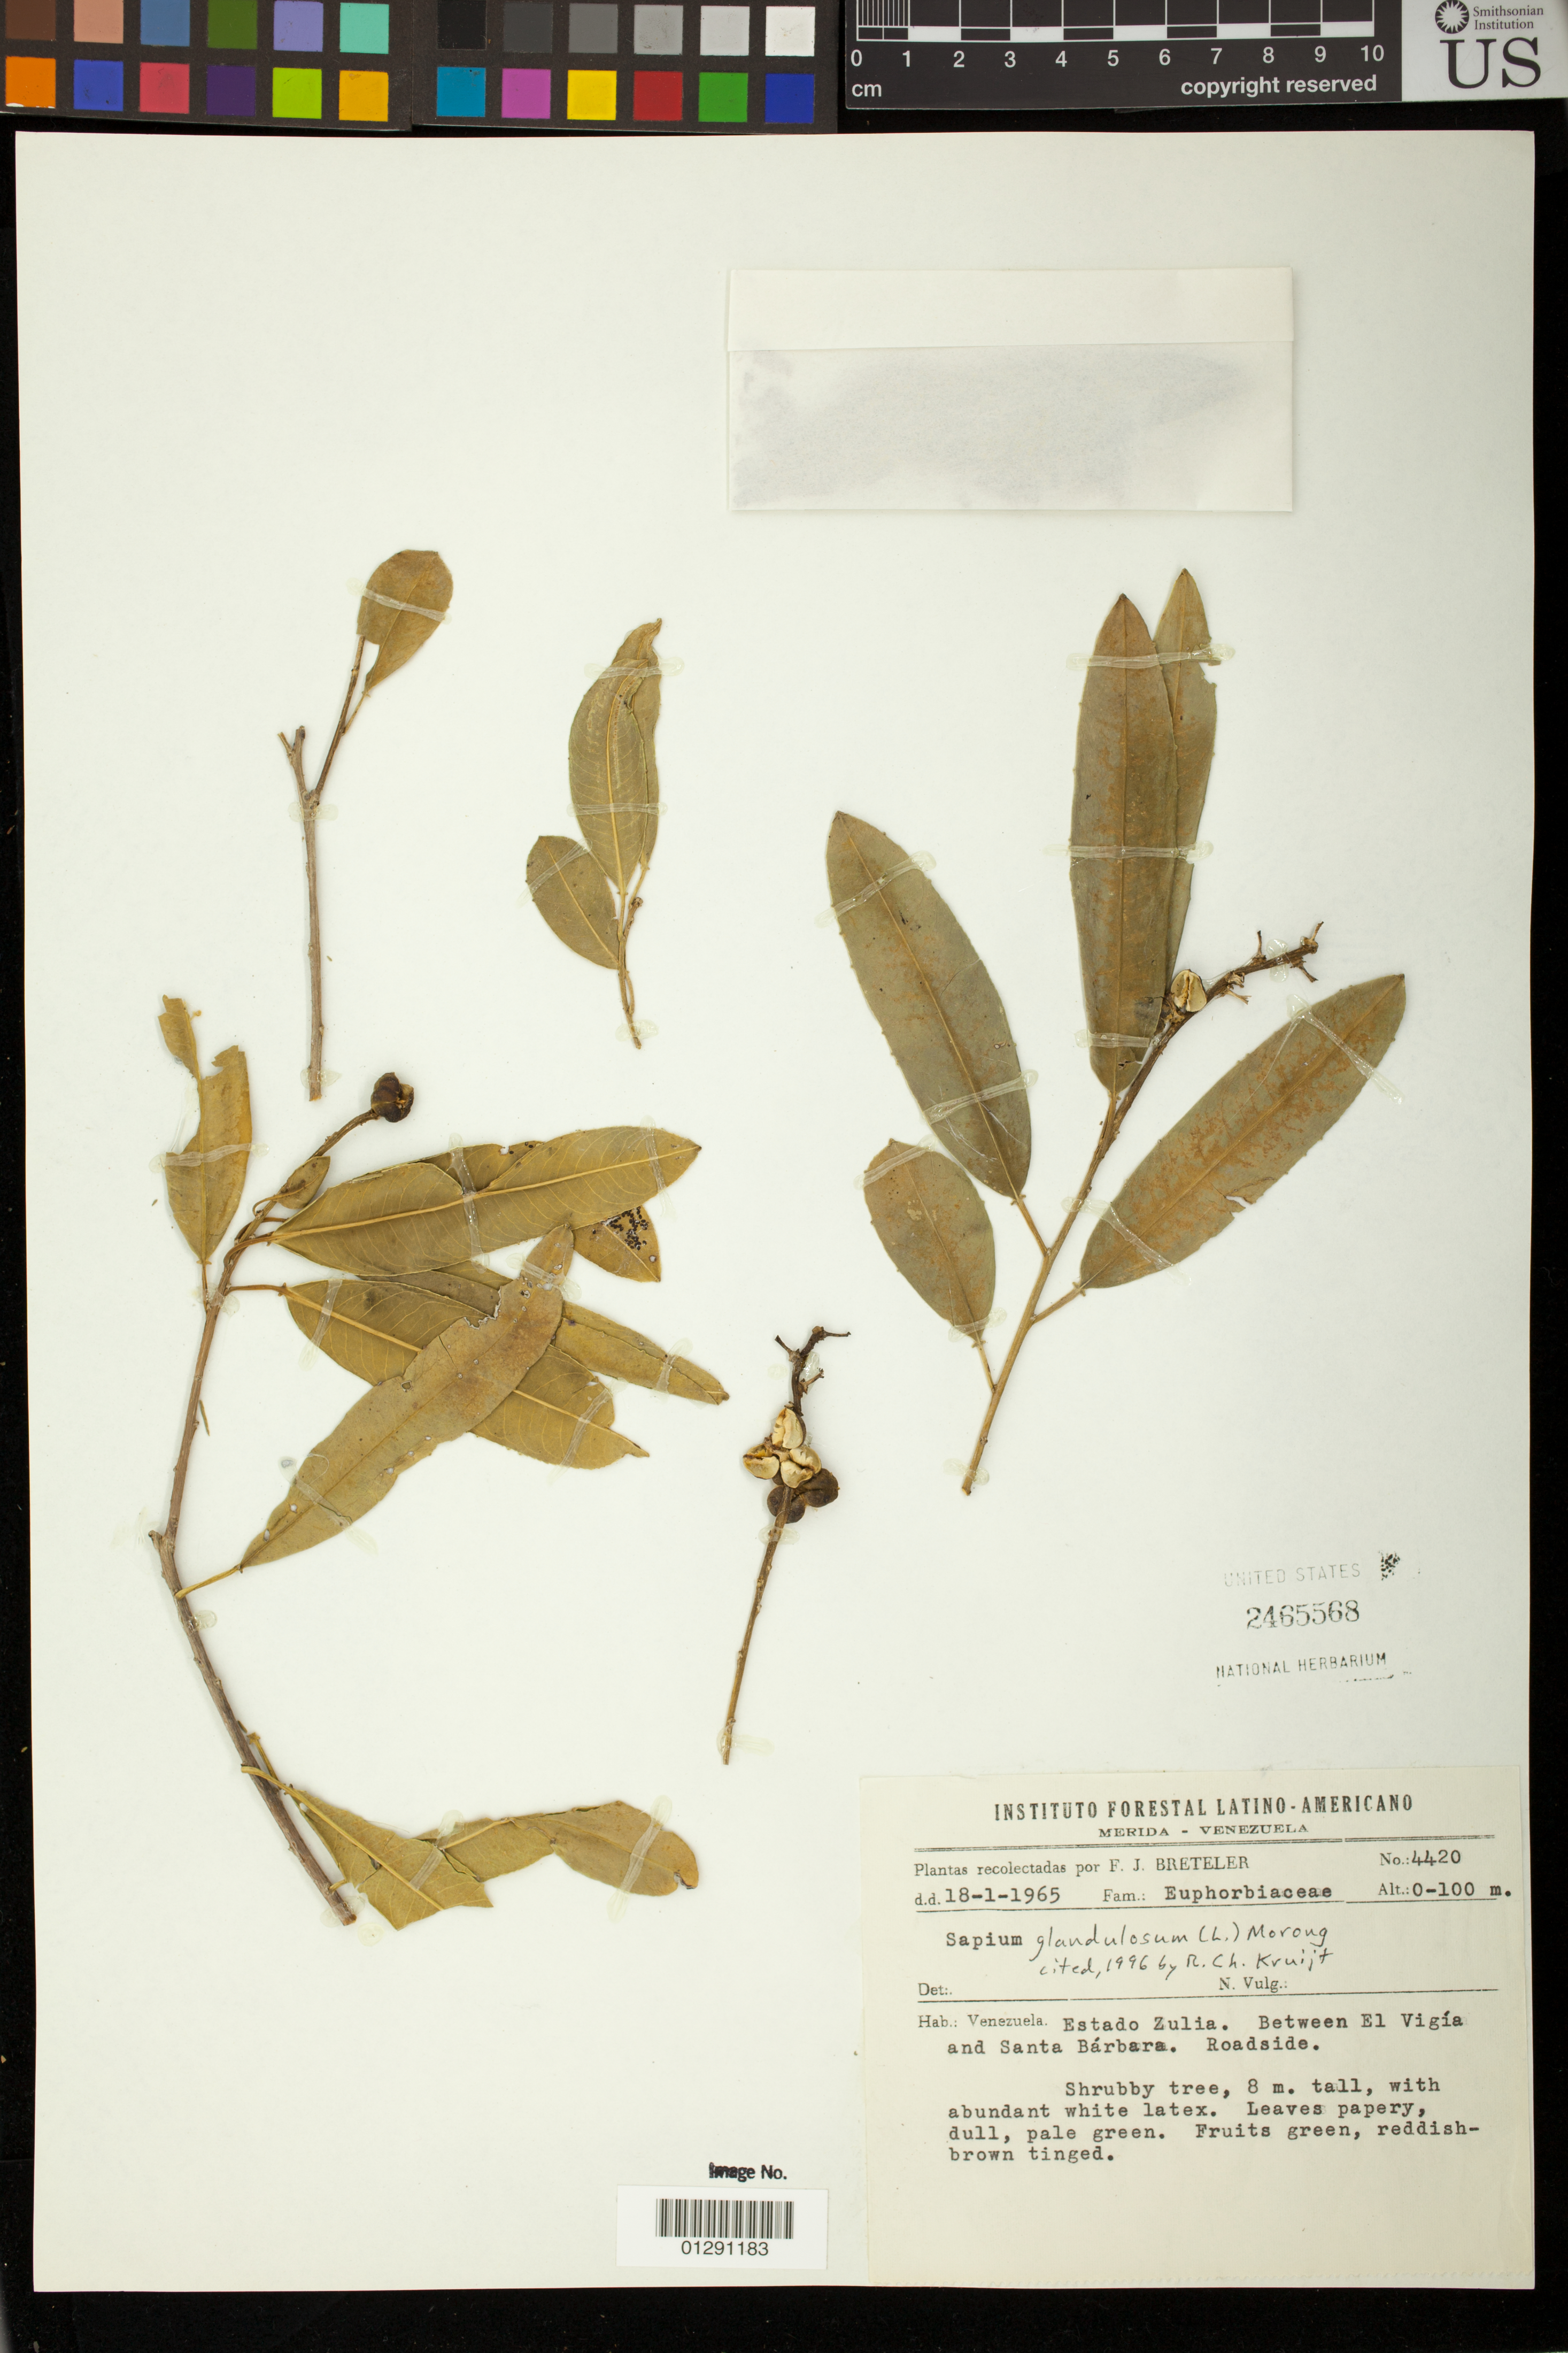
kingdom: Plantae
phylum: Tracheophyta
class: Magnoliopsida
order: Malpighiales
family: Euphorbiaceae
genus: Sapium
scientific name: Sapium glandulatum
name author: (Vell.) Pax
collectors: F. J. Breteler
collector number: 4420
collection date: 1965-01-18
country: Venezuela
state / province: Mérida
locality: Estado Zulia between El Vigia and Santa Barbara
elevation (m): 0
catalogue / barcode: US 2465568